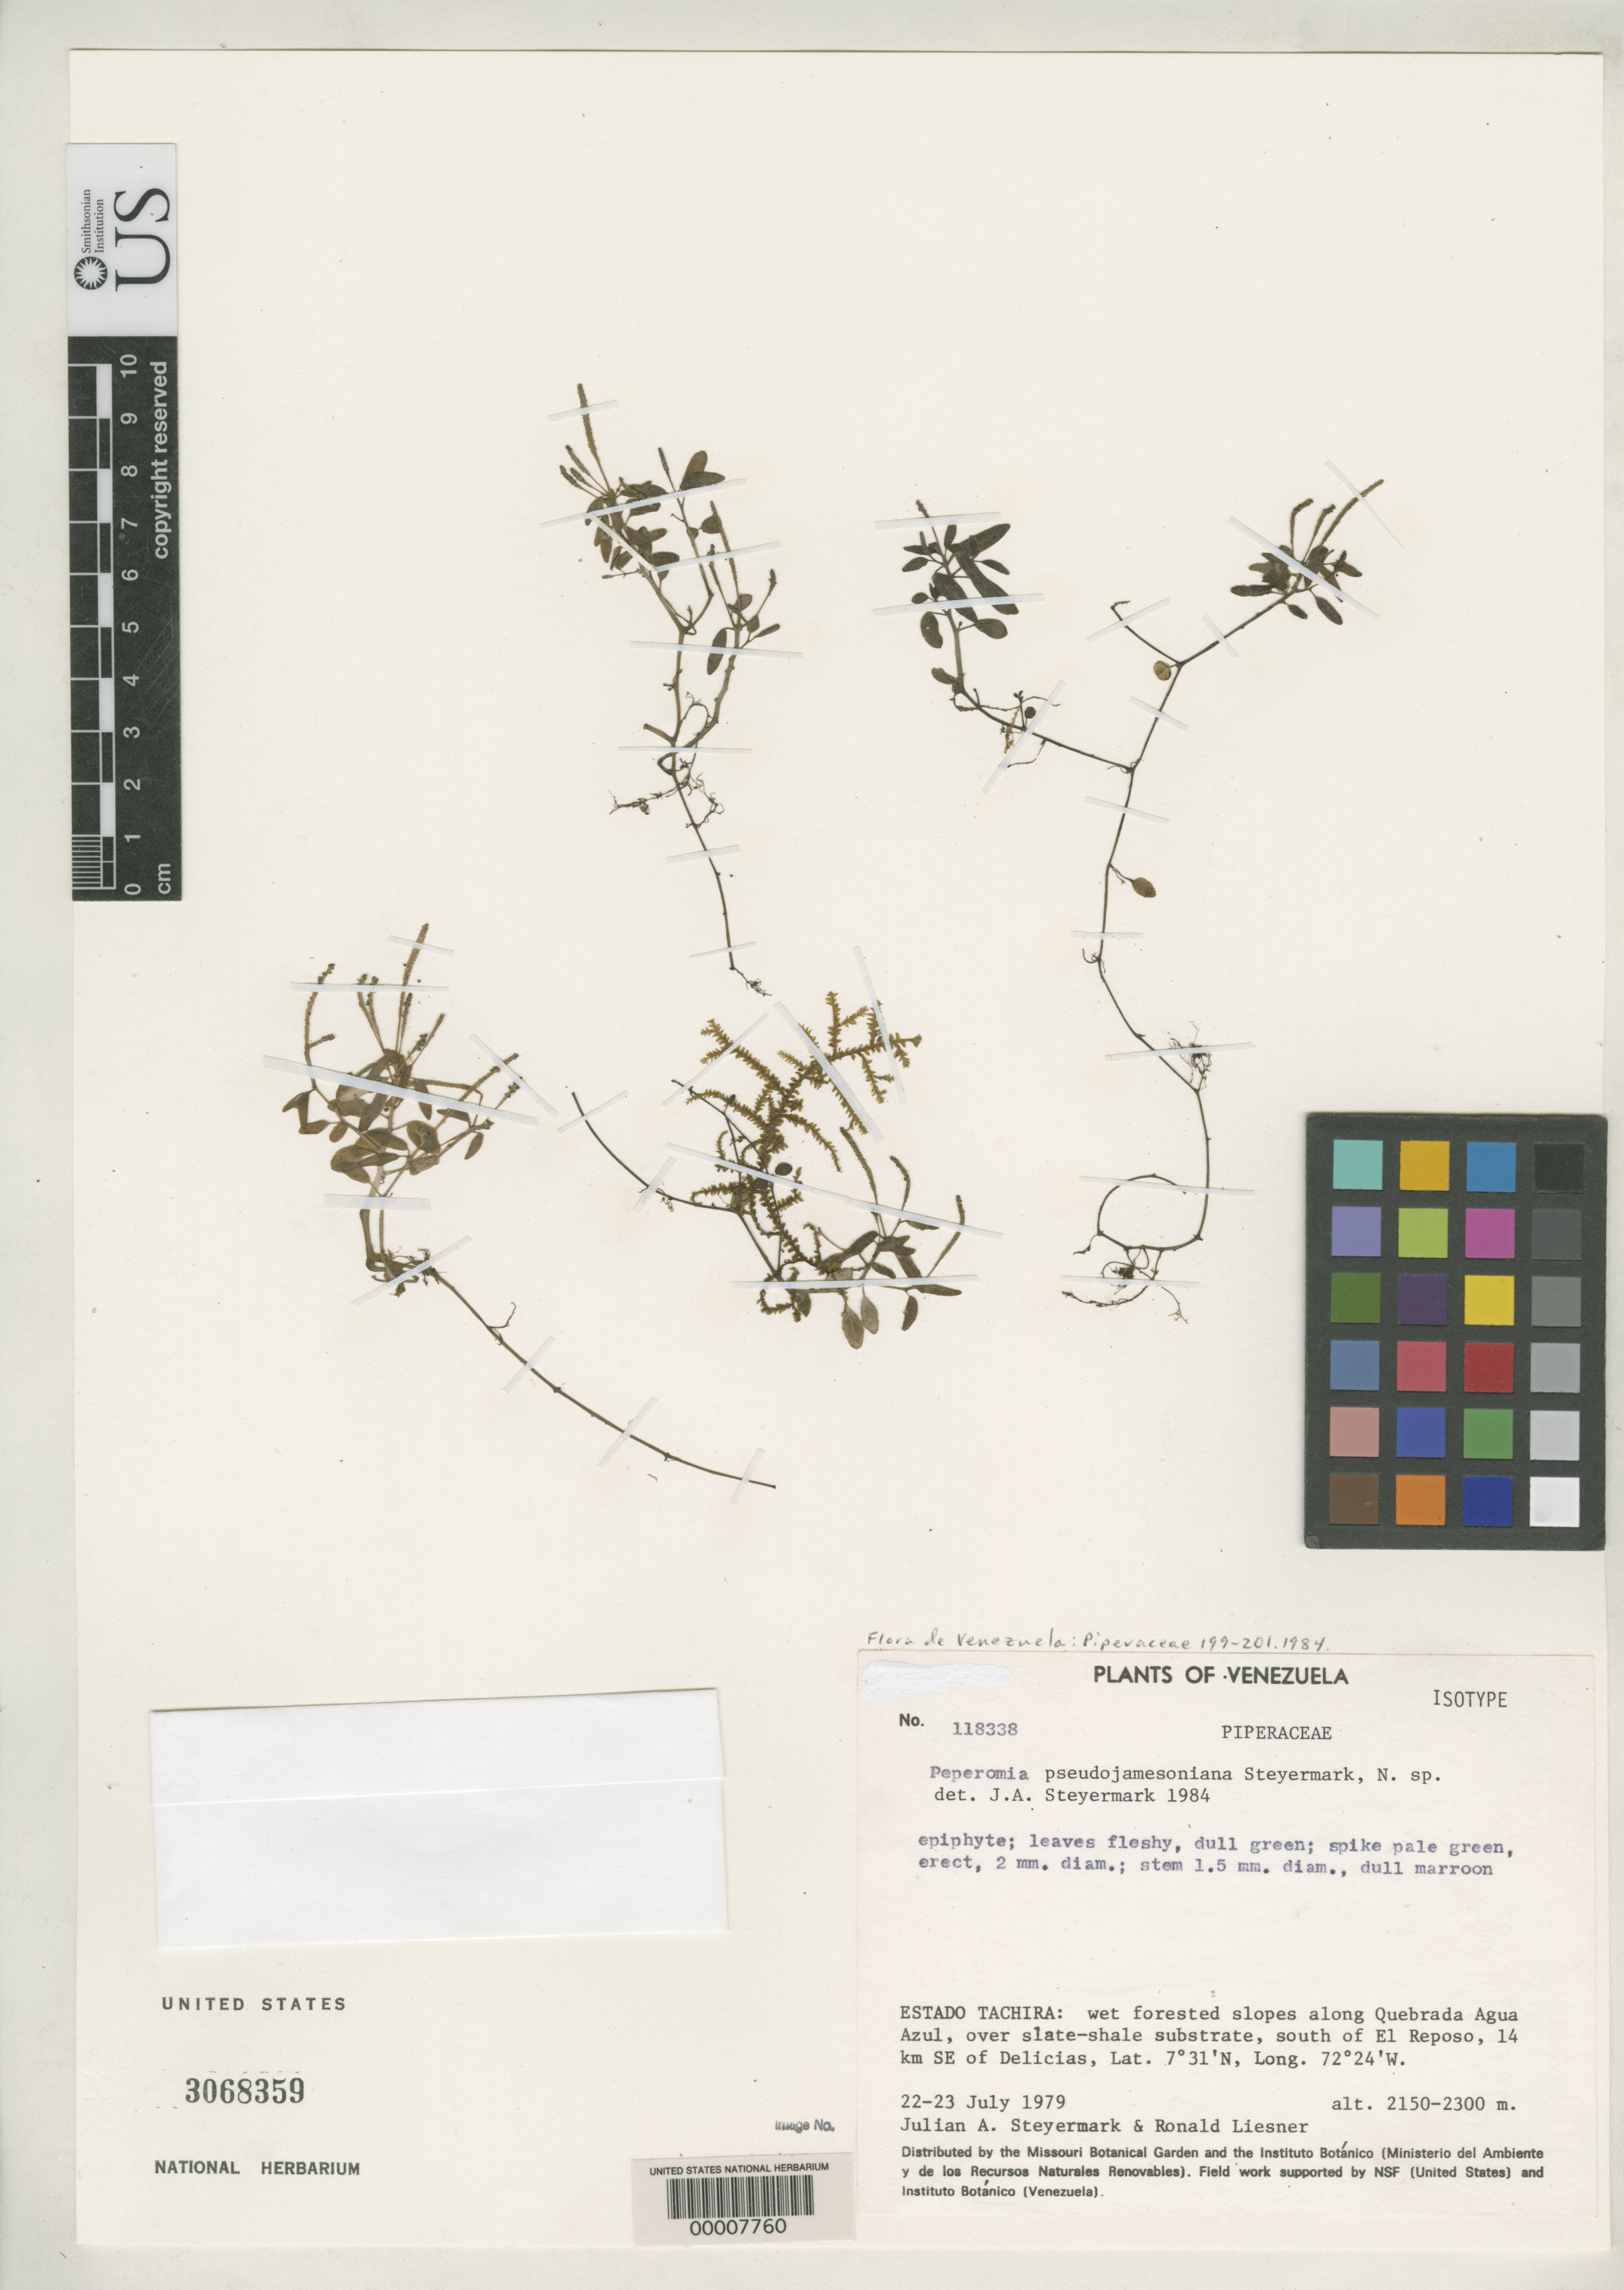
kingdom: Plantae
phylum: Tracheophyta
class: Magnoliopsida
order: Piperales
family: Piperaceae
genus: Peperomia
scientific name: Peperomia pseudojamesoniana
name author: Steyerm.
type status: Isotype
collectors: J. Steyermark & R. L. Liesner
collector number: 118338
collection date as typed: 22 Jul 1979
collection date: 1979-07-22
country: Venezuela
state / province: Tachira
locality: Quebrada Agua Azul, S of El Reposo, 14 km SSE of Delicias.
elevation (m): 2150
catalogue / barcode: US 3068359